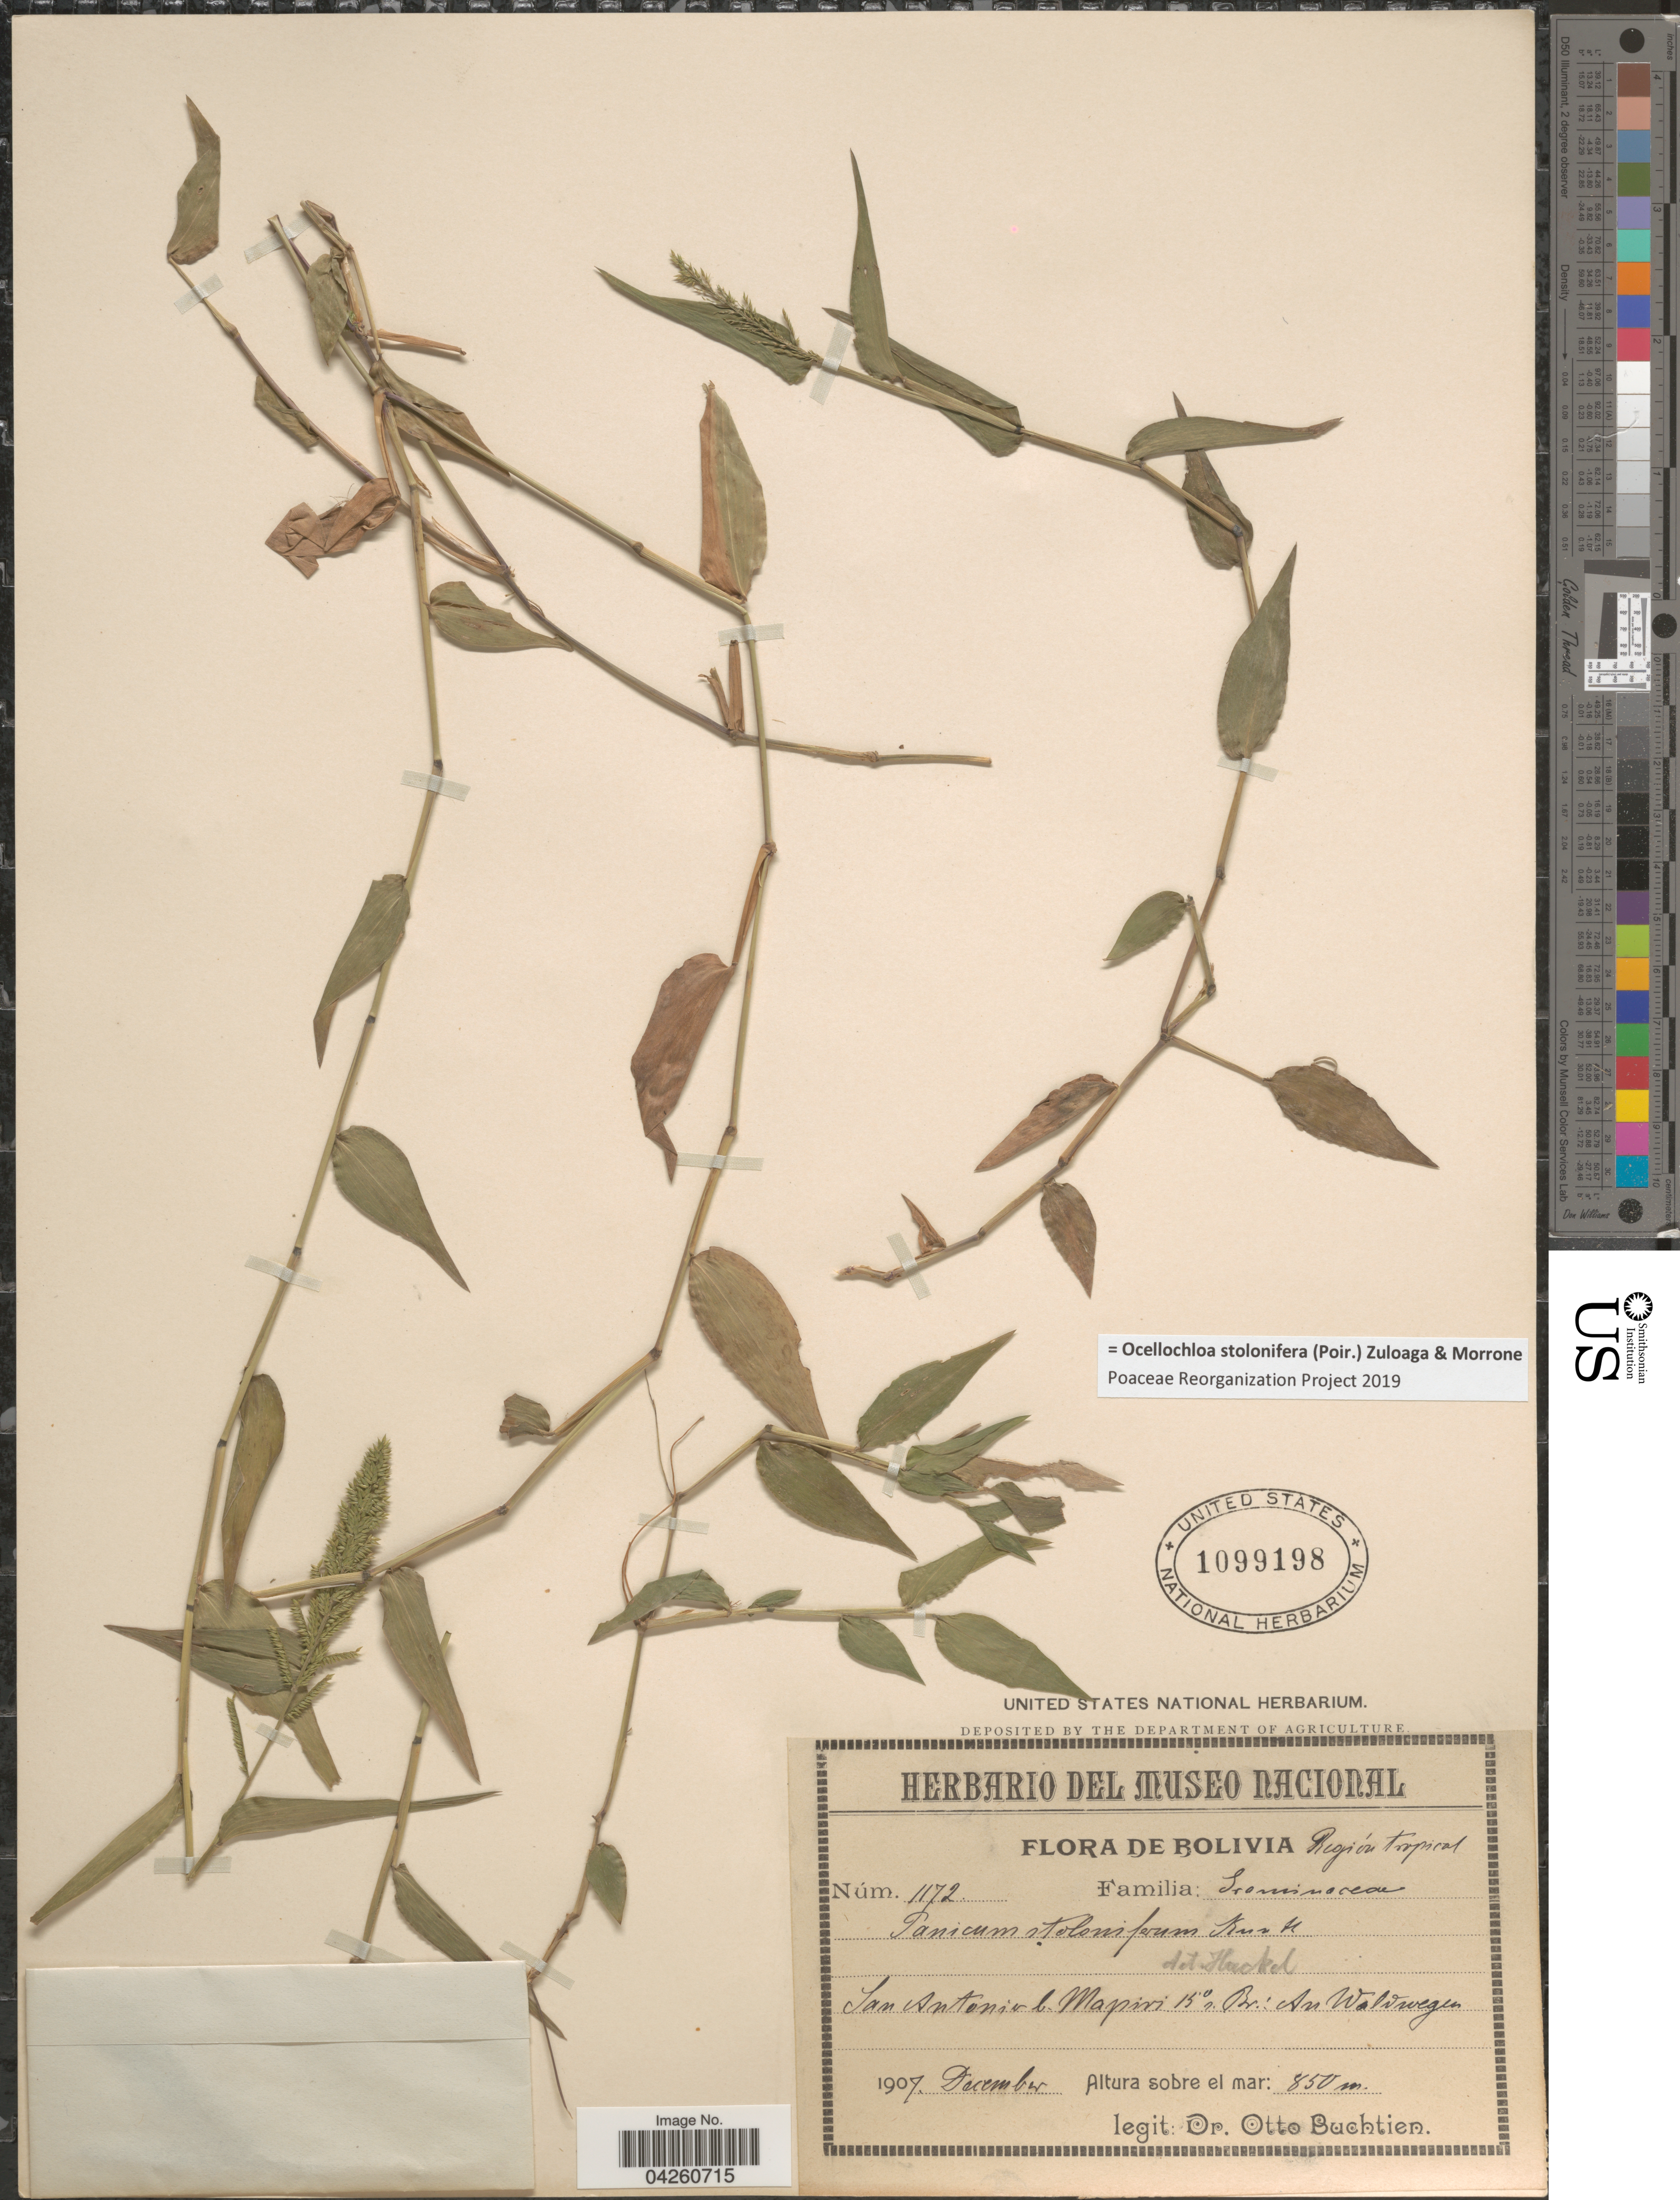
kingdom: Plantae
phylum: Tracheophyta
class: Liliopsida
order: Poales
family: Poaceae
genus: Ocellochloa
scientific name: Ocellochloa stolonifera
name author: (Poir.) Zuloaga & Morrone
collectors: O. Buchtien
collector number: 1172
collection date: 1907-12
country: Bolivia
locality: Región tropical. San Antonio l. Mapiri 15° s. Br.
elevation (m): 850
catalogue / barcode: US 1099198